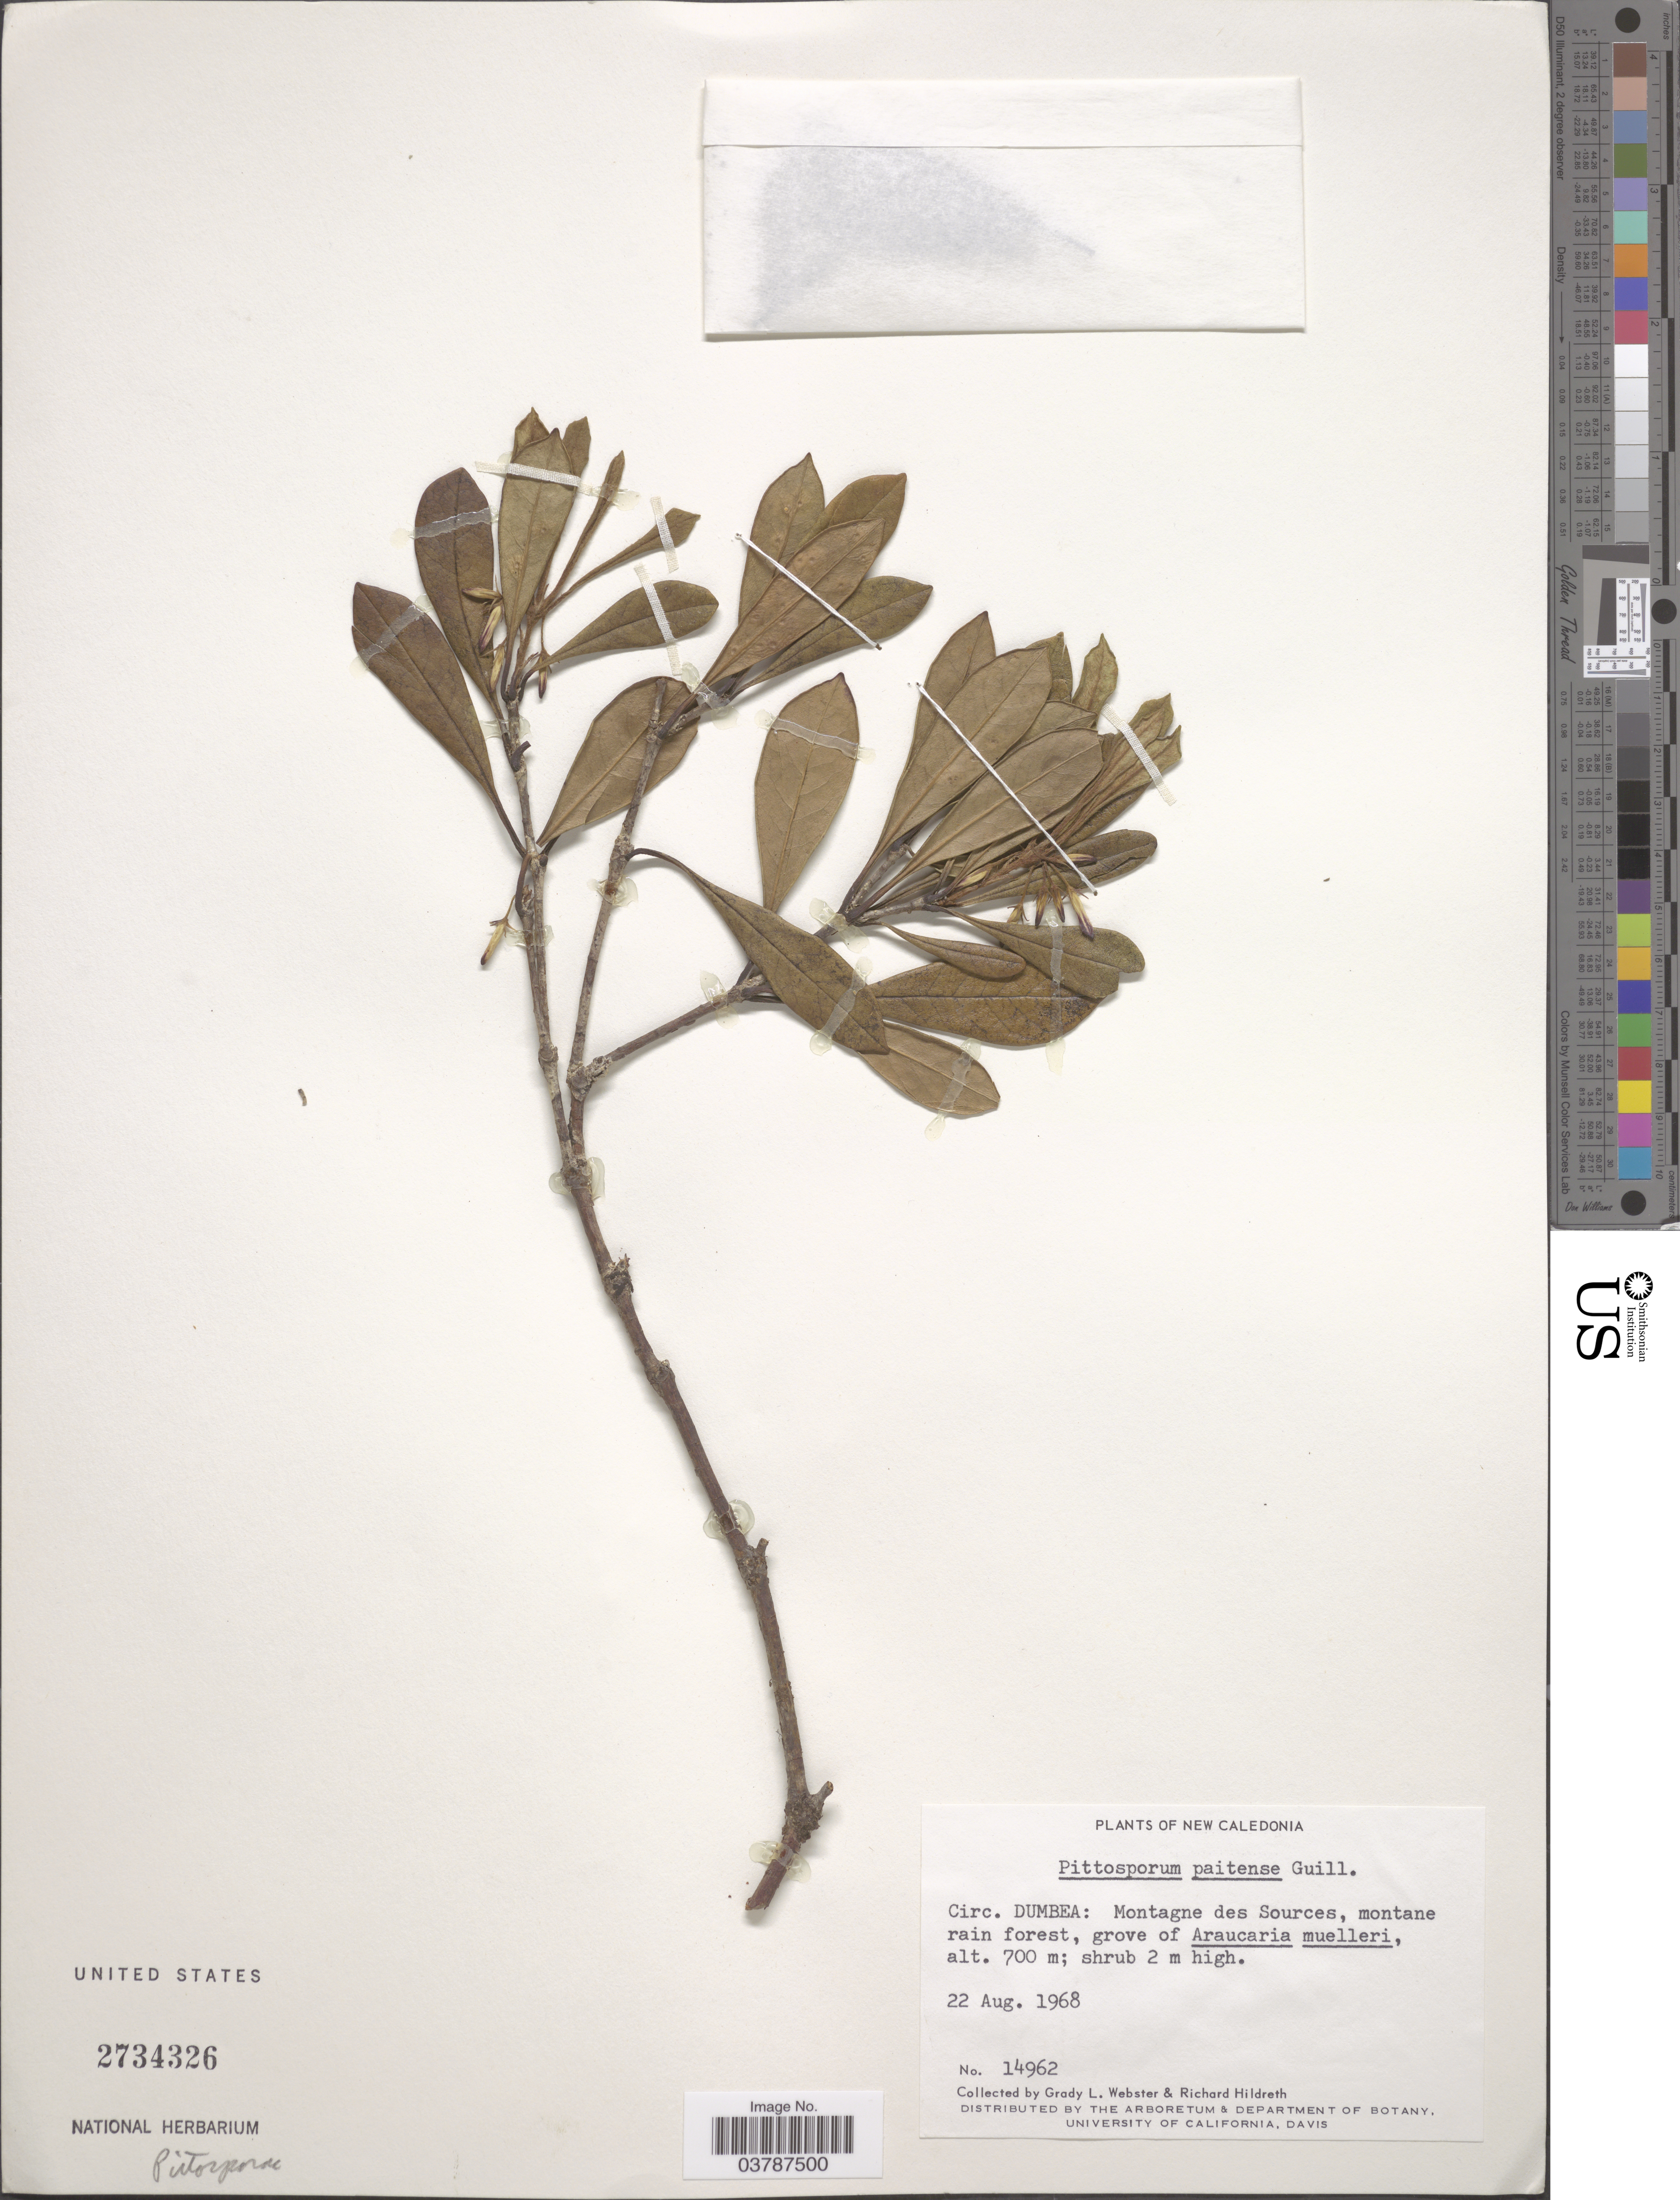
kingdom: Plantae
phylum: Tracheophyta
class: Magnoliopsida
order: Apiales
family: Pittosporaceae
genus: Pittosporum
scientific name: Pittosporum paitense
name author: Guillaumin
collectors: G. L. Webster & R. Hildreth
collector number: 14962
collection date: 1968-08-22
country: New Caledonia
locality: Circ. Dumbea: Montagne des Sources, montane rain forest.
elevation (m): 700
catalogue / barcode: US 2734326